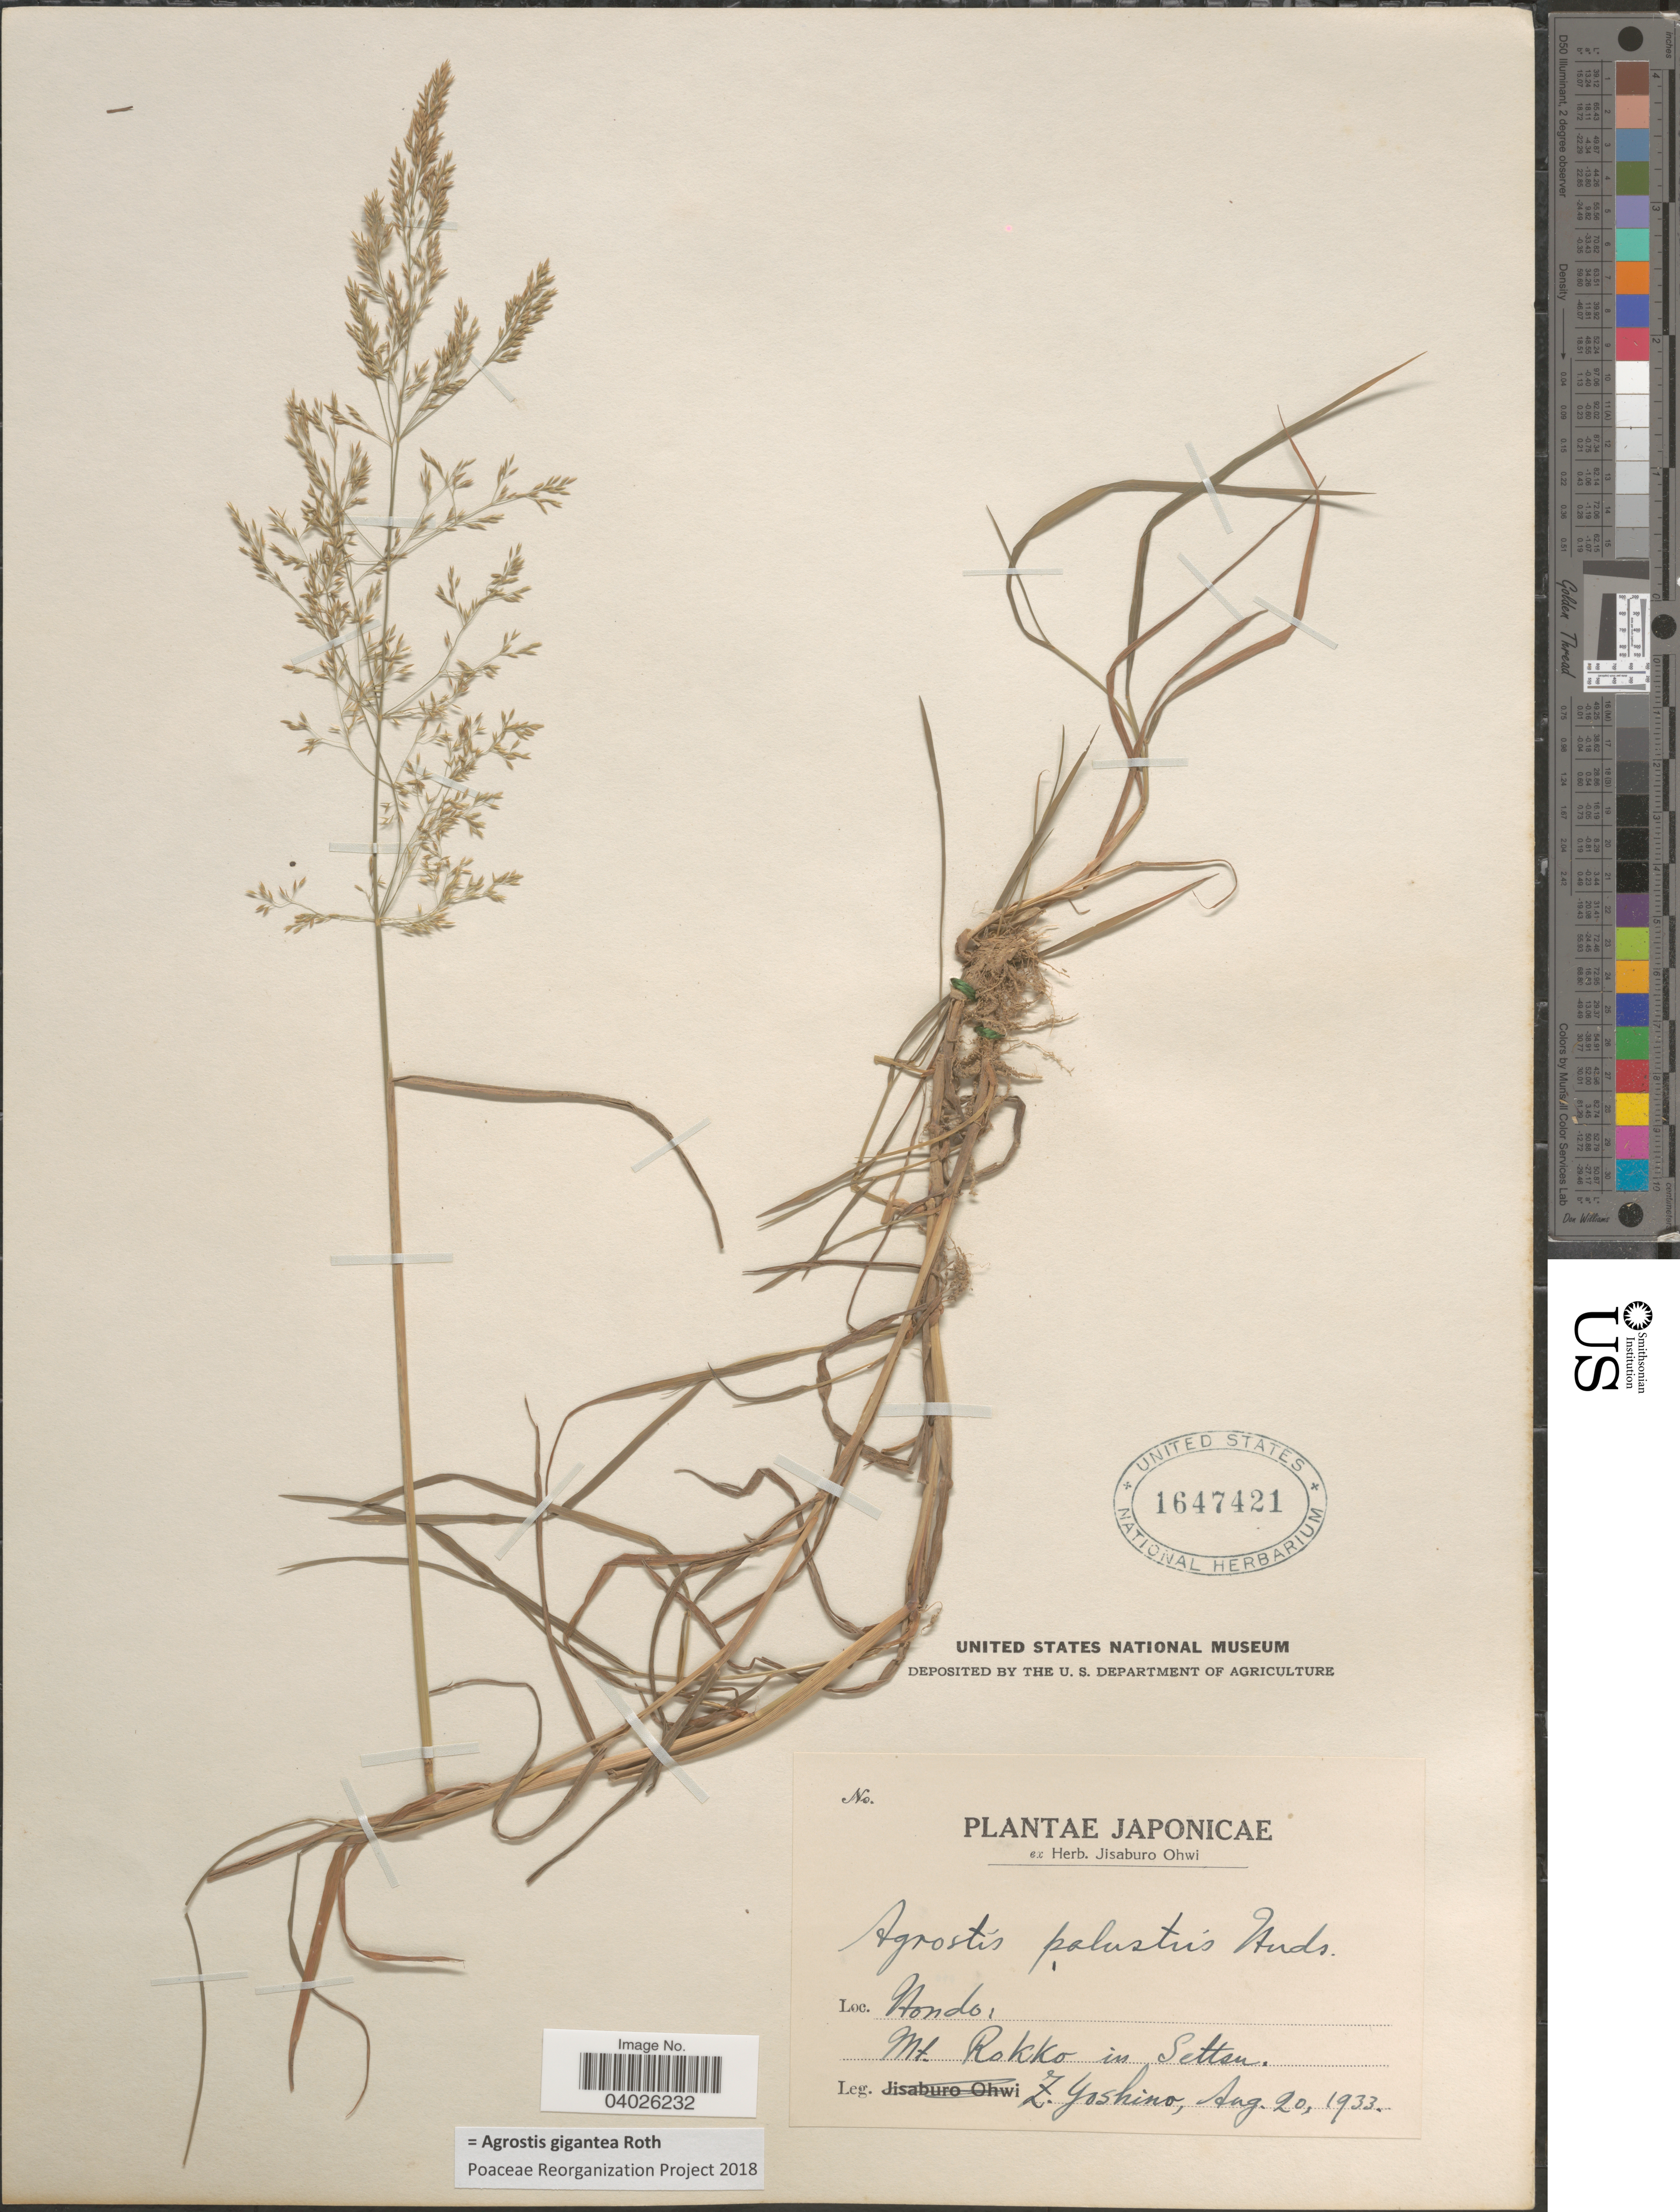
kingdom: Plantae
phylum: Tracheophyta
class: Liliopsida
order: Poales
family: Poaceae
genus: Agrostis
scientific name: Agrostis gigantea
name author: Roth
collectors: Z. Yoshino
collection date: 1933-08-20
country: Japan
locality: Hondo, Mt. Rokko in Settsu.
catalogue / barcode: US 1647421